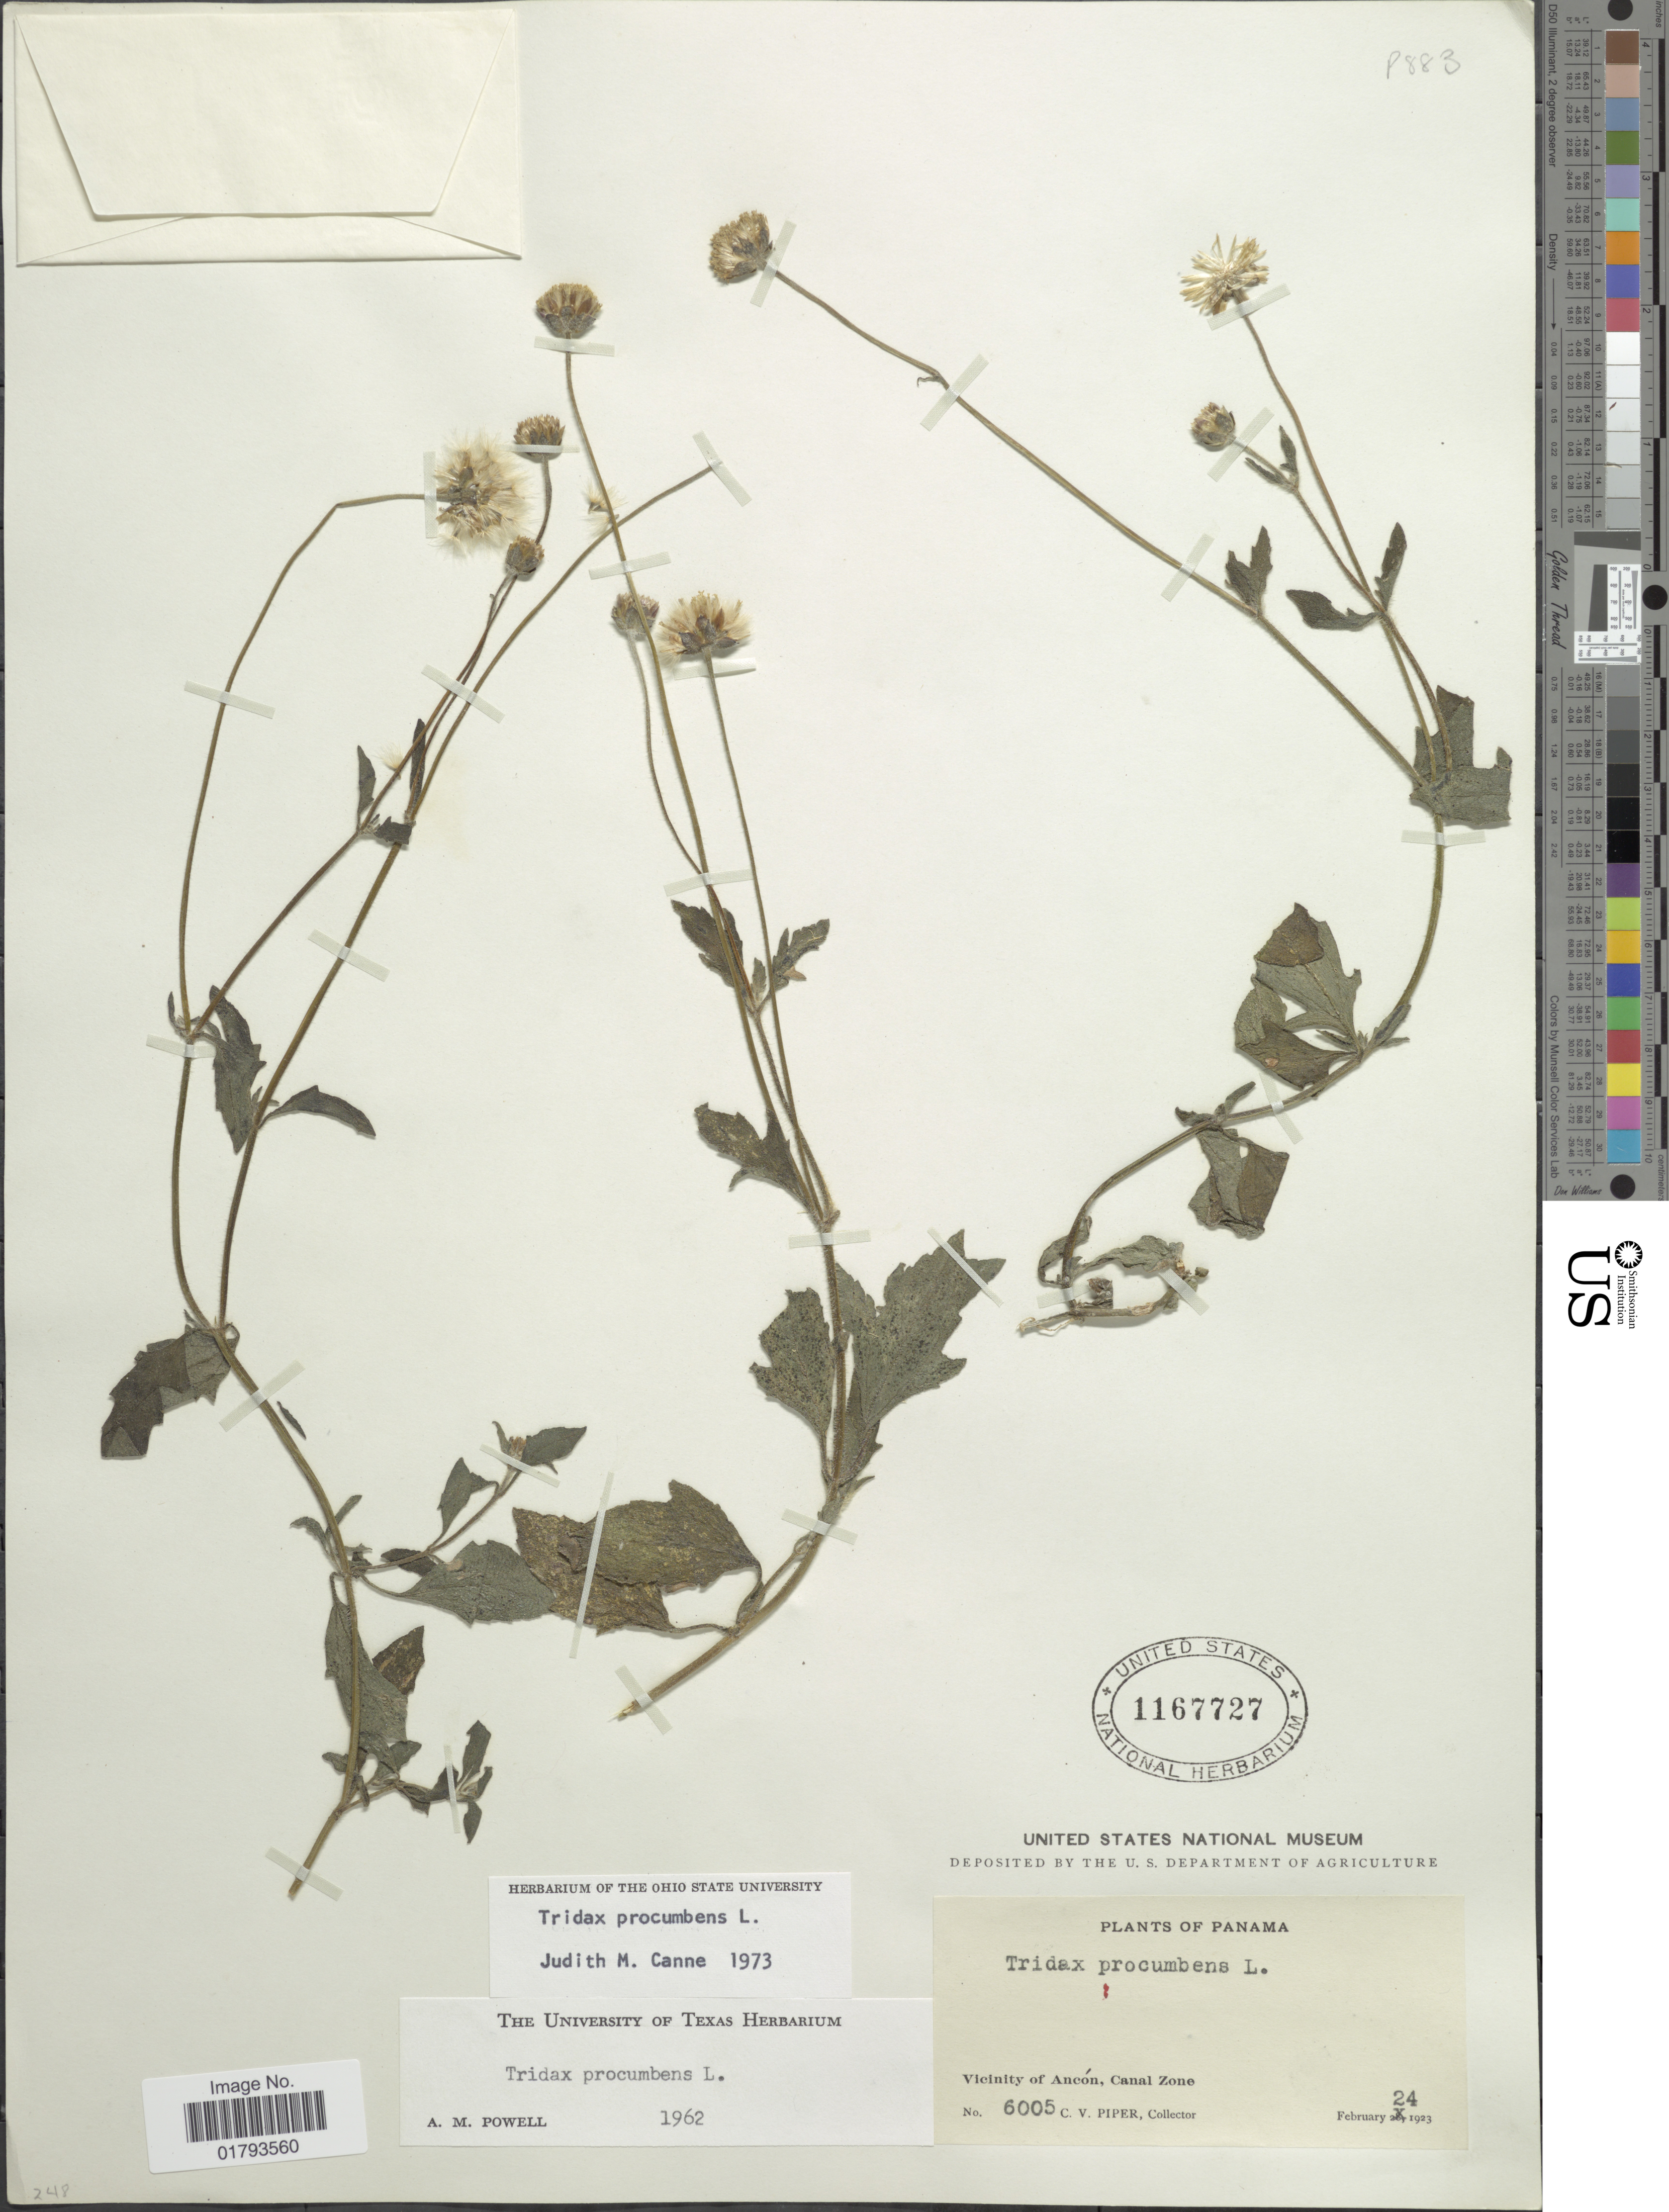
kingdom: Plantae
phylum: Tracheophyta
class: Magnoliopsida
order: Asterales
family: Asteraceae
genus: Tridax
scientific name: Tridax procumbens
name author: L.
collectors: C. V. Piper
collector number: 6005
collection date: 1923-02-24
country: Panama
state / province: Colón / Panamá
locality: Vicinity of Ancon, Canal Zone.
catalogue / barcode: US 1167727